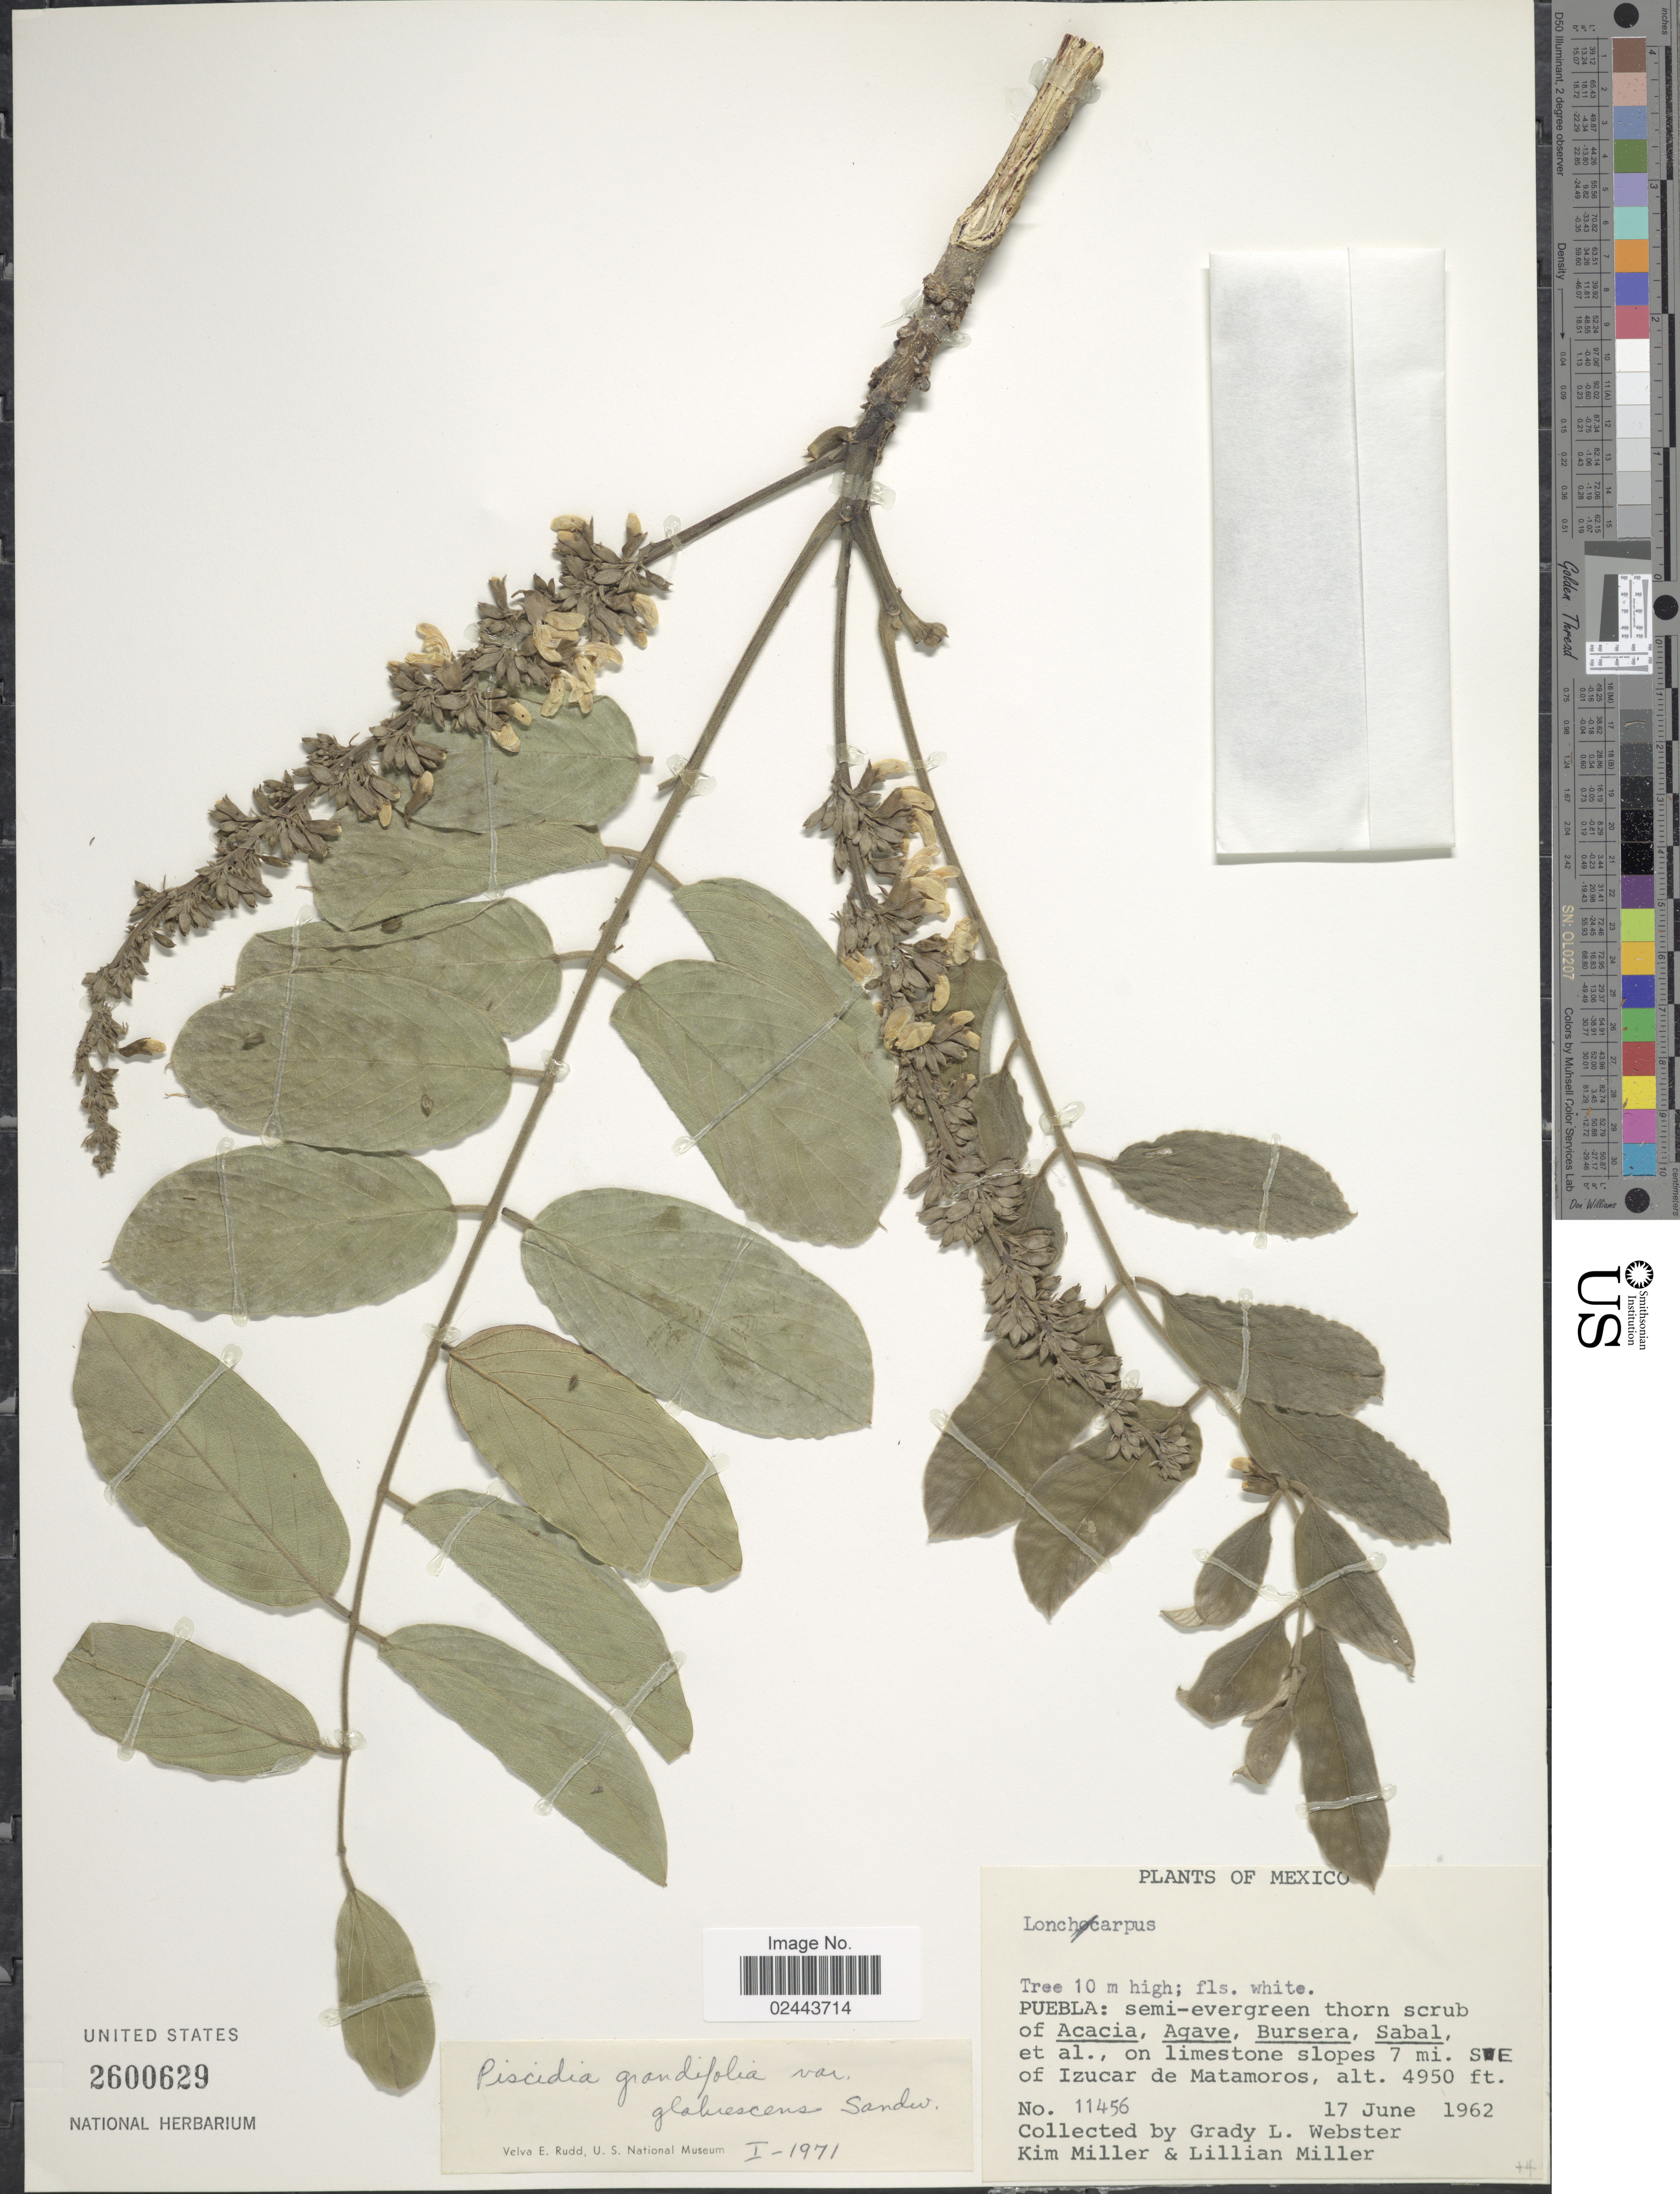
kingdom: Plantae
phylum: Tracheophyta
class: Magnoliopsida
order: Fabales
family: Fabaceae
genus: Piscidia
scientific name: Piscidia grandifolia var. glabrescens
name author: Sandwith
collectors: G. L. Webster, K. Miller & L. Miller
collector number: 11456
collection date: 1962-06-17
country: Mexico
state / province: Puebla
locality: On limestone slopes 7 mi. SE of Izucar de Matamoros.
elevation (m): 1509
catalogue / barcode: US 2600629